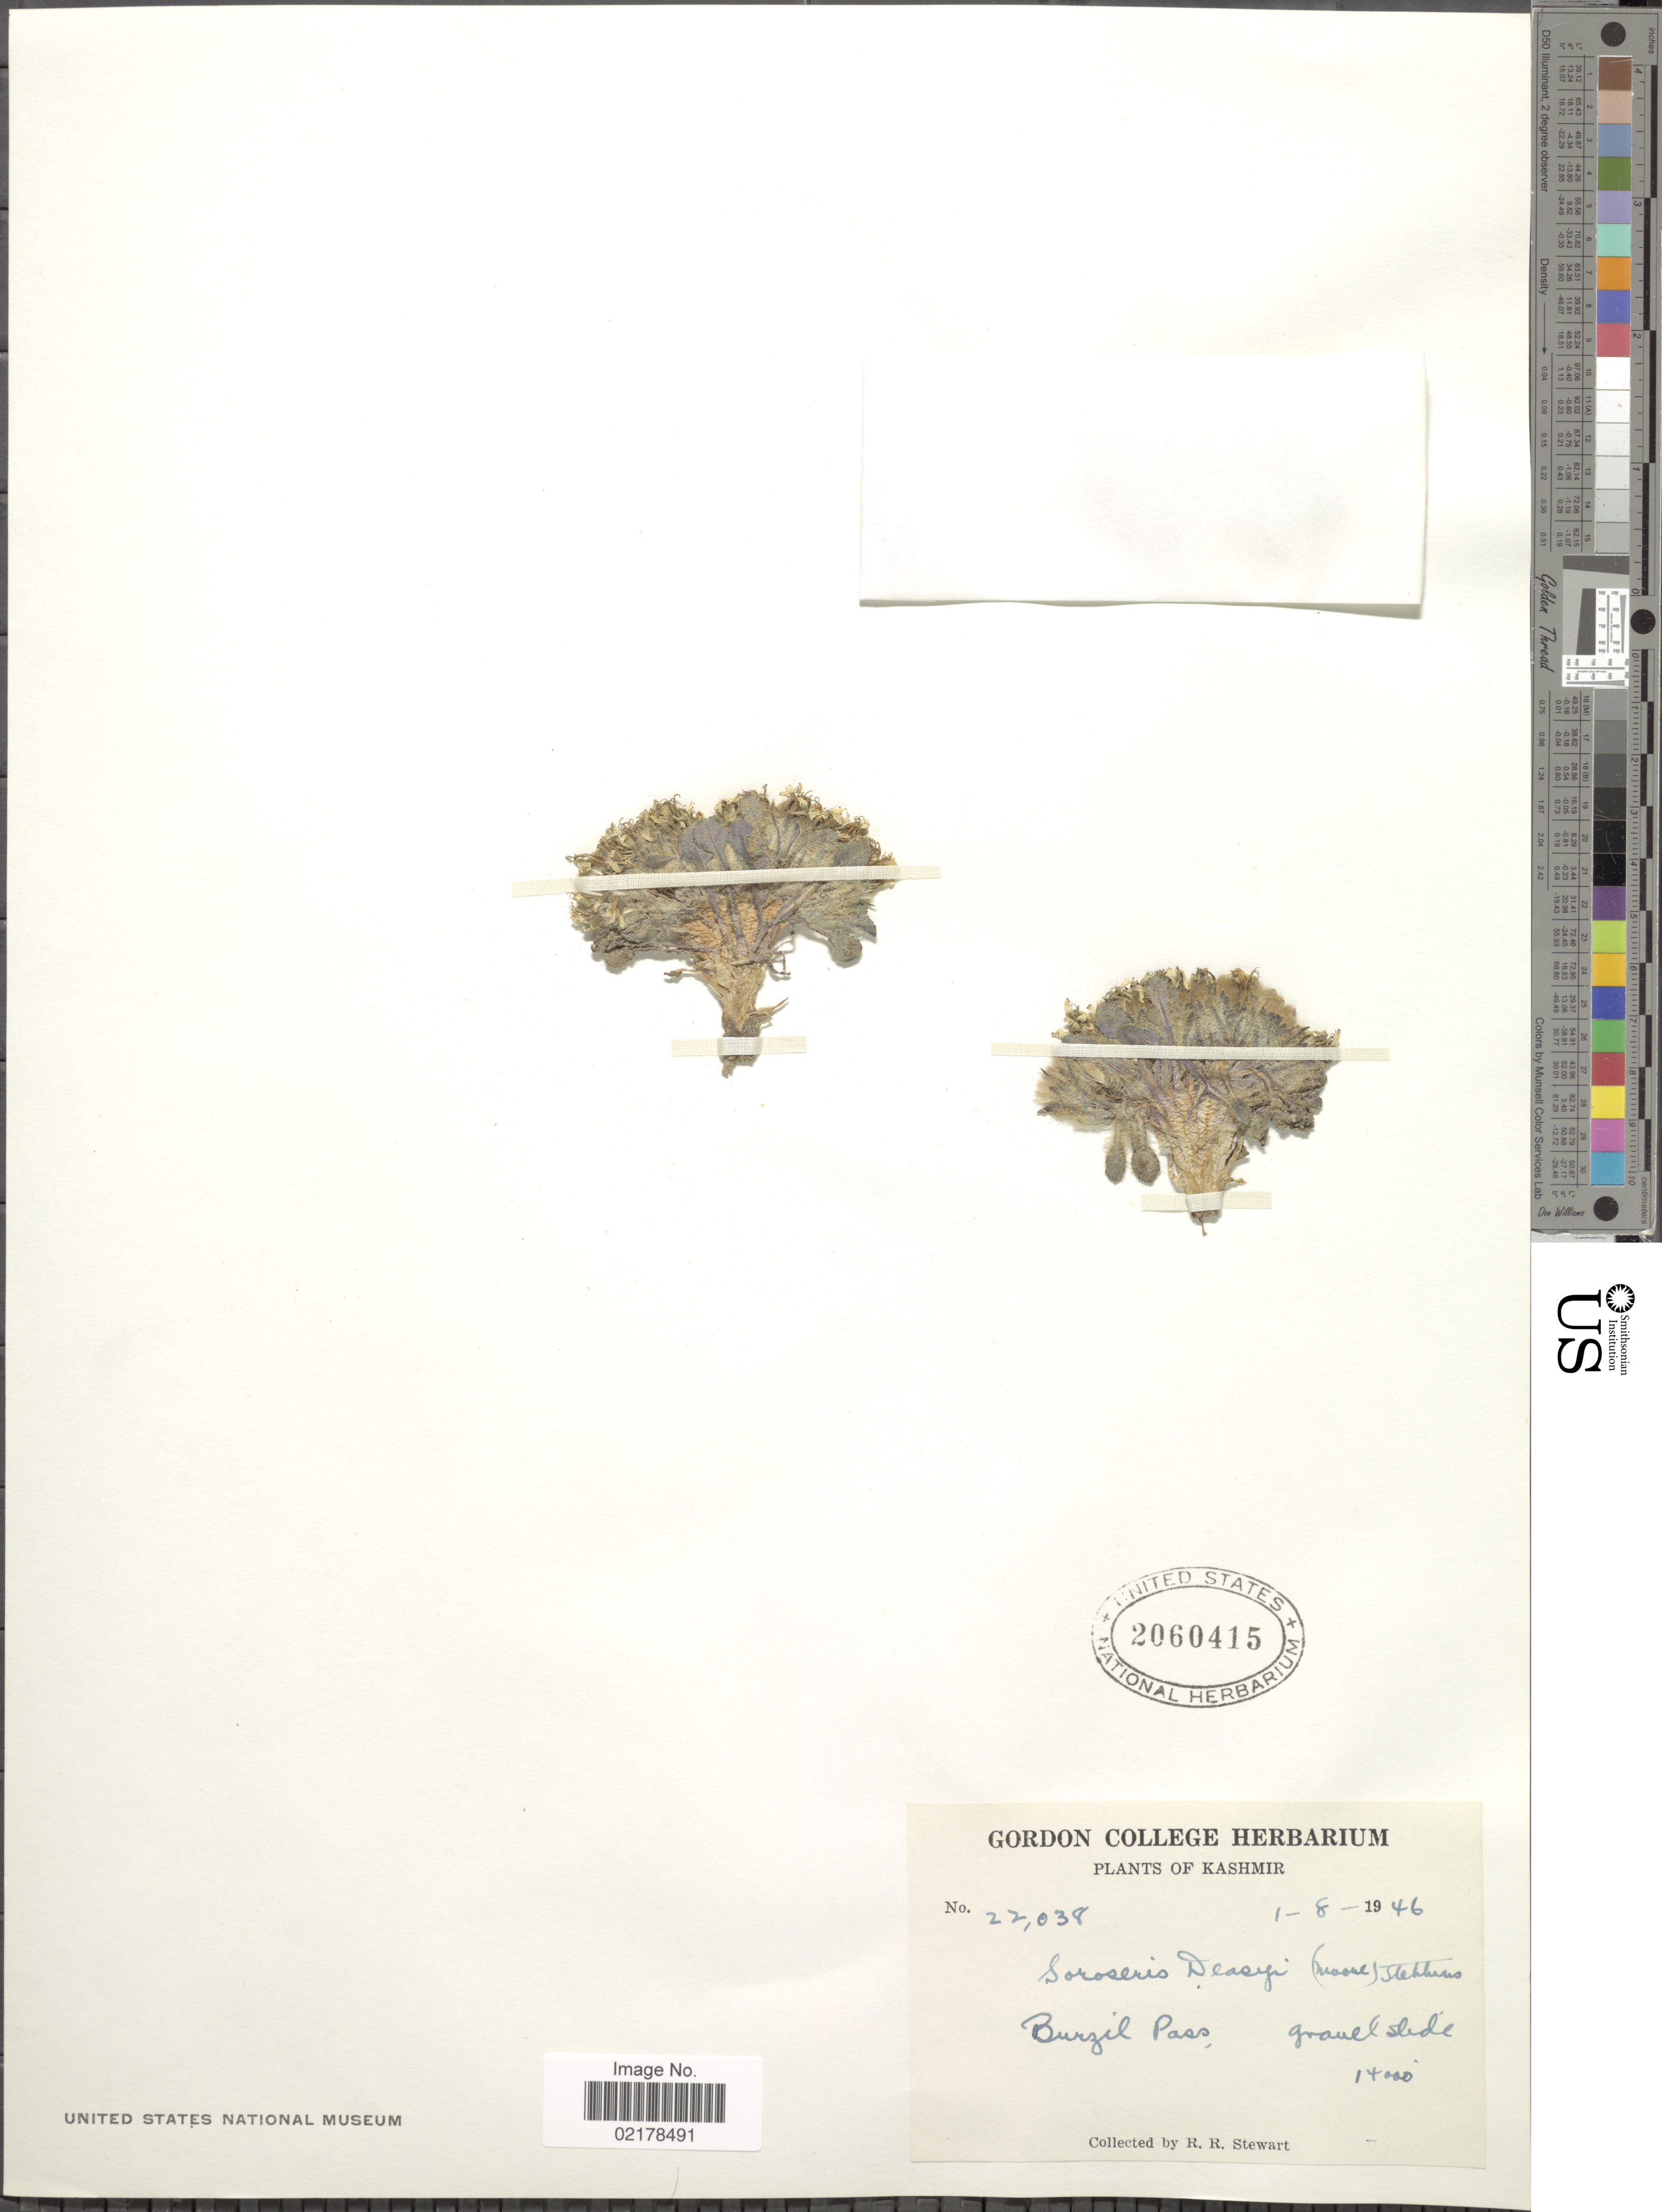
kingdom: Plantae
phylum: Tracheophyta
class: Magnoliopsida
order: Asterales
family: Asteraceae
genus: Soroseris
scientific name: Soroseris glomerata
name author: (Decne.) Stebbins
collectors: R. R. Stewart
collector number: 22038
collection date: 1946-08-01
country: India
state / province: Jammu and Kashmir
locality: Burzil Pass, gravel slide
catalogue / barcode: US 2060415